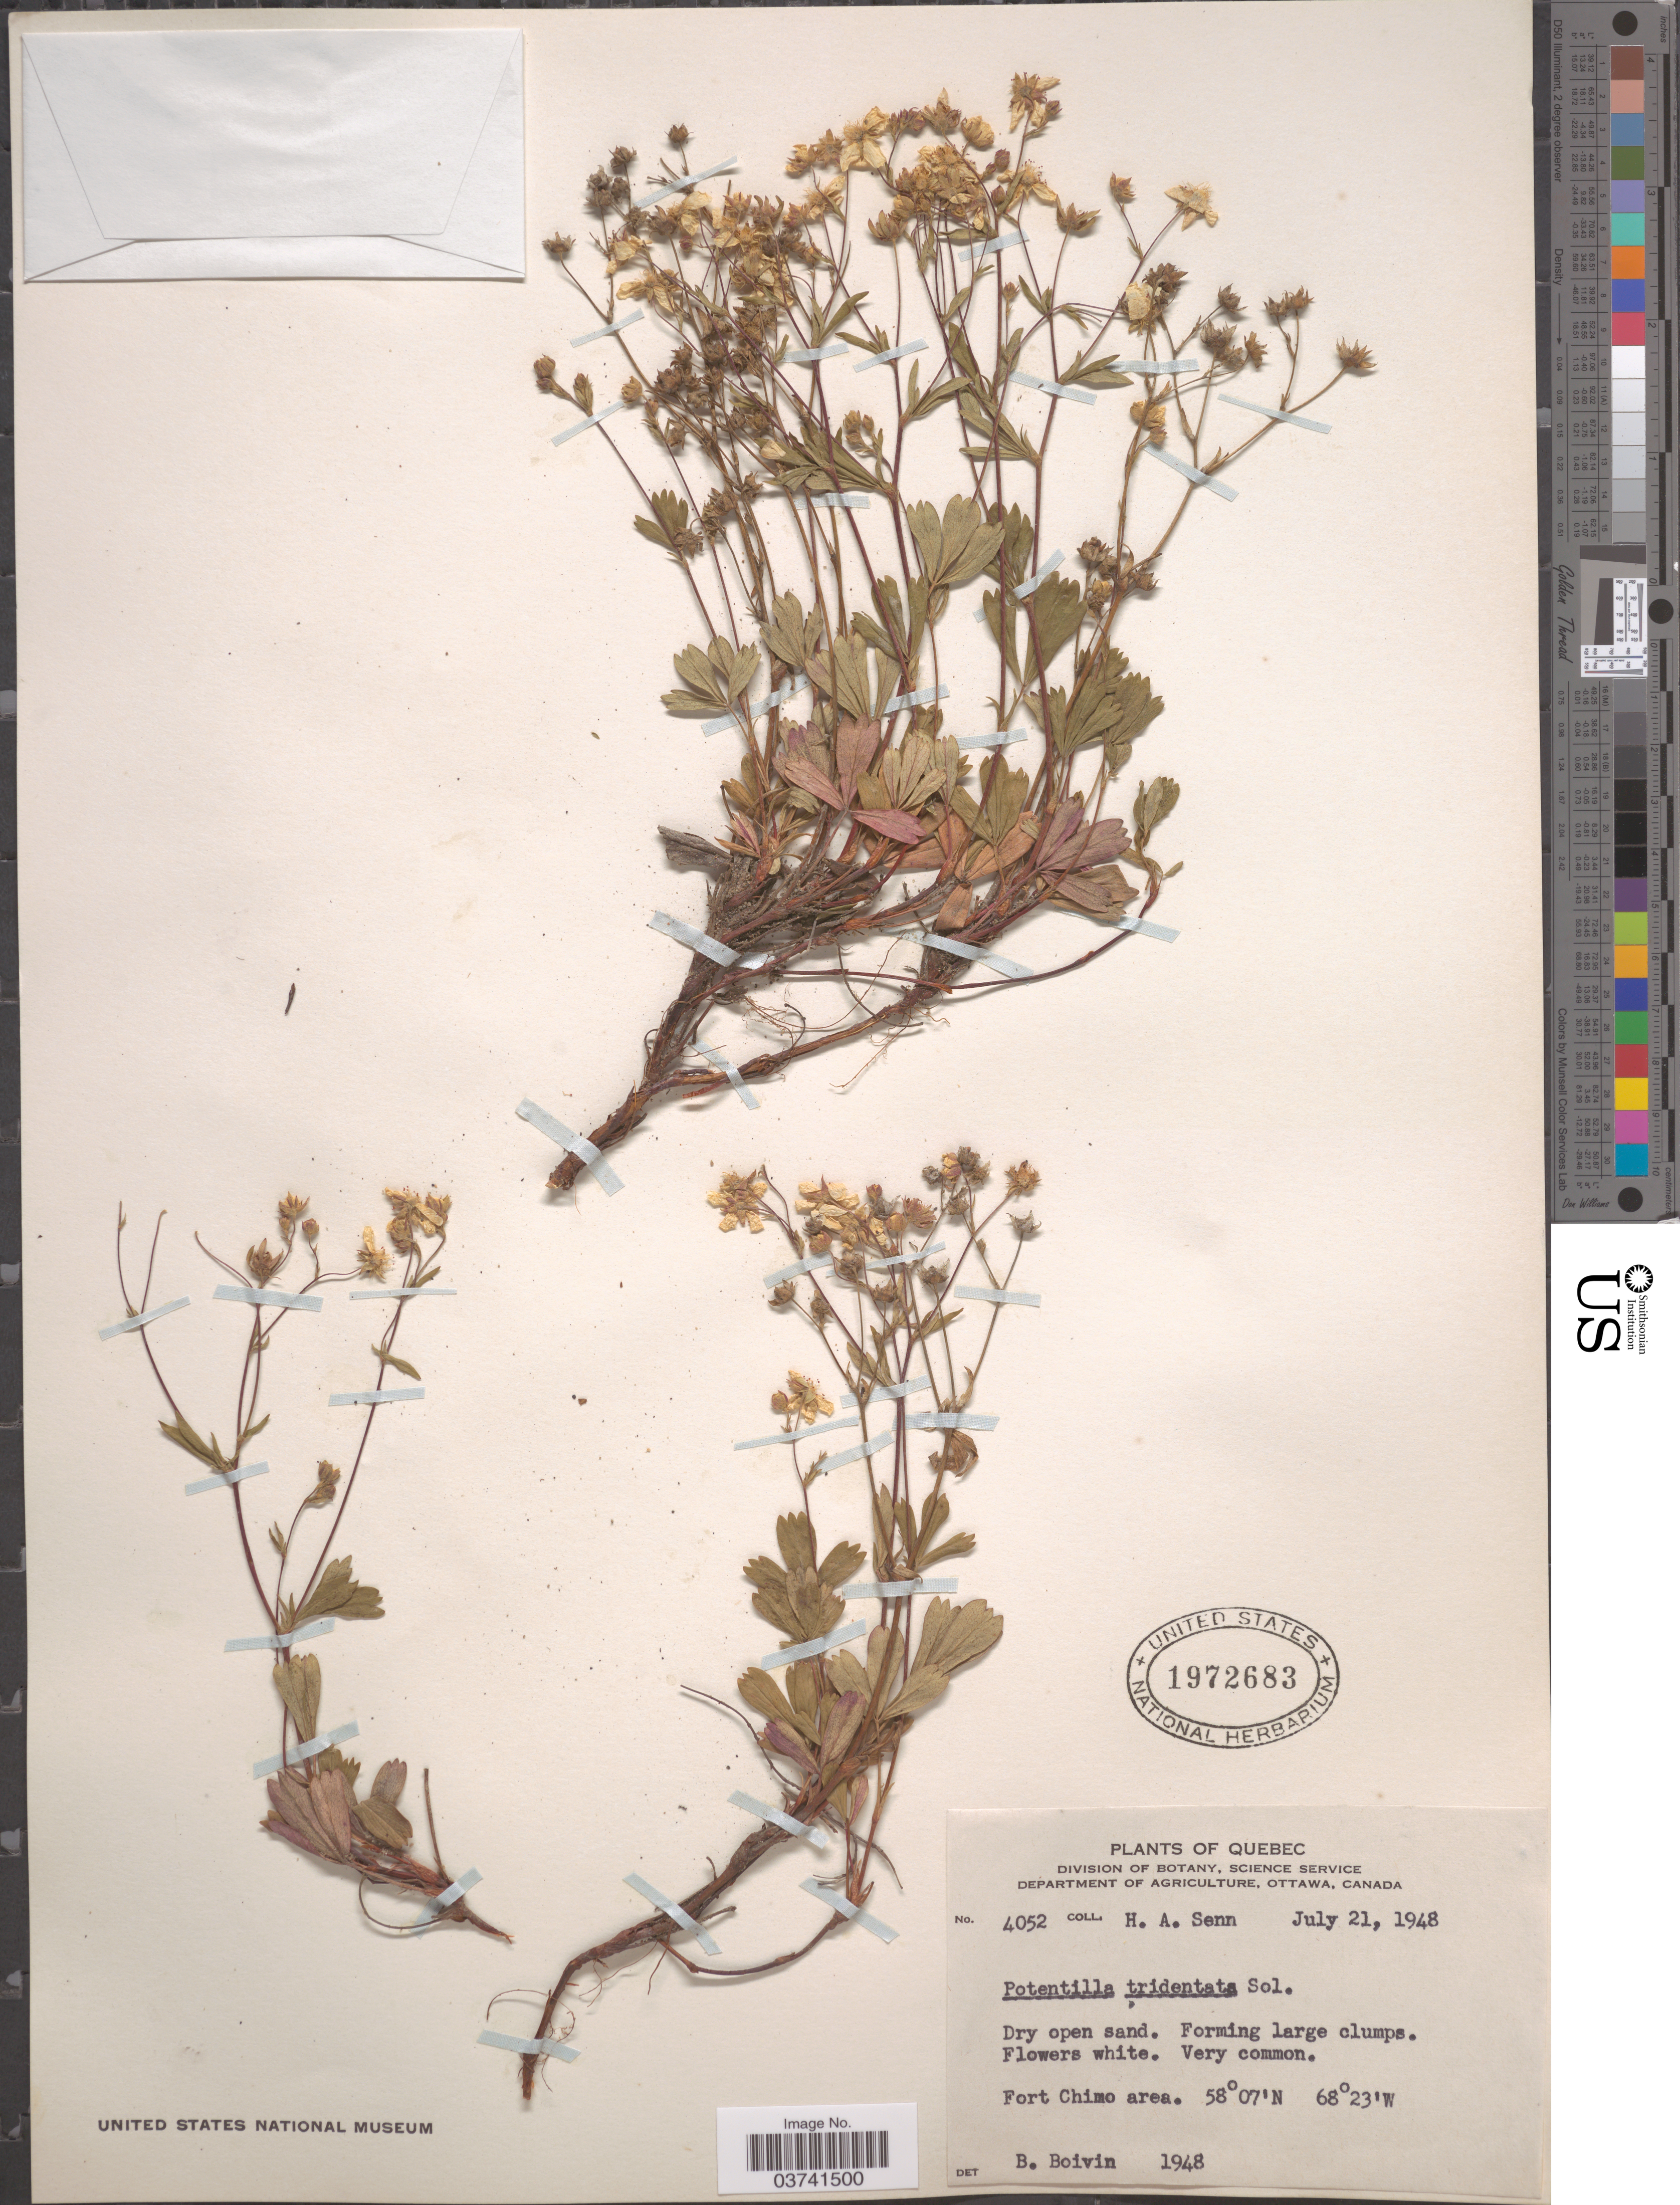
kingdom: Plantae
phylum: Tracheophyta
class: Magnoliopsida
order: Rosales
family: Rosaceae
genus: Potentilla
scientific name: Potentilla tridentata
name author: Aiton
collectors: H. Senn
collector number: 4052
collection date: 1948-07-21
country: Canada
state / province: Quebec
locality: Fort Chimo area.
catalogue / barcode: US 1972683